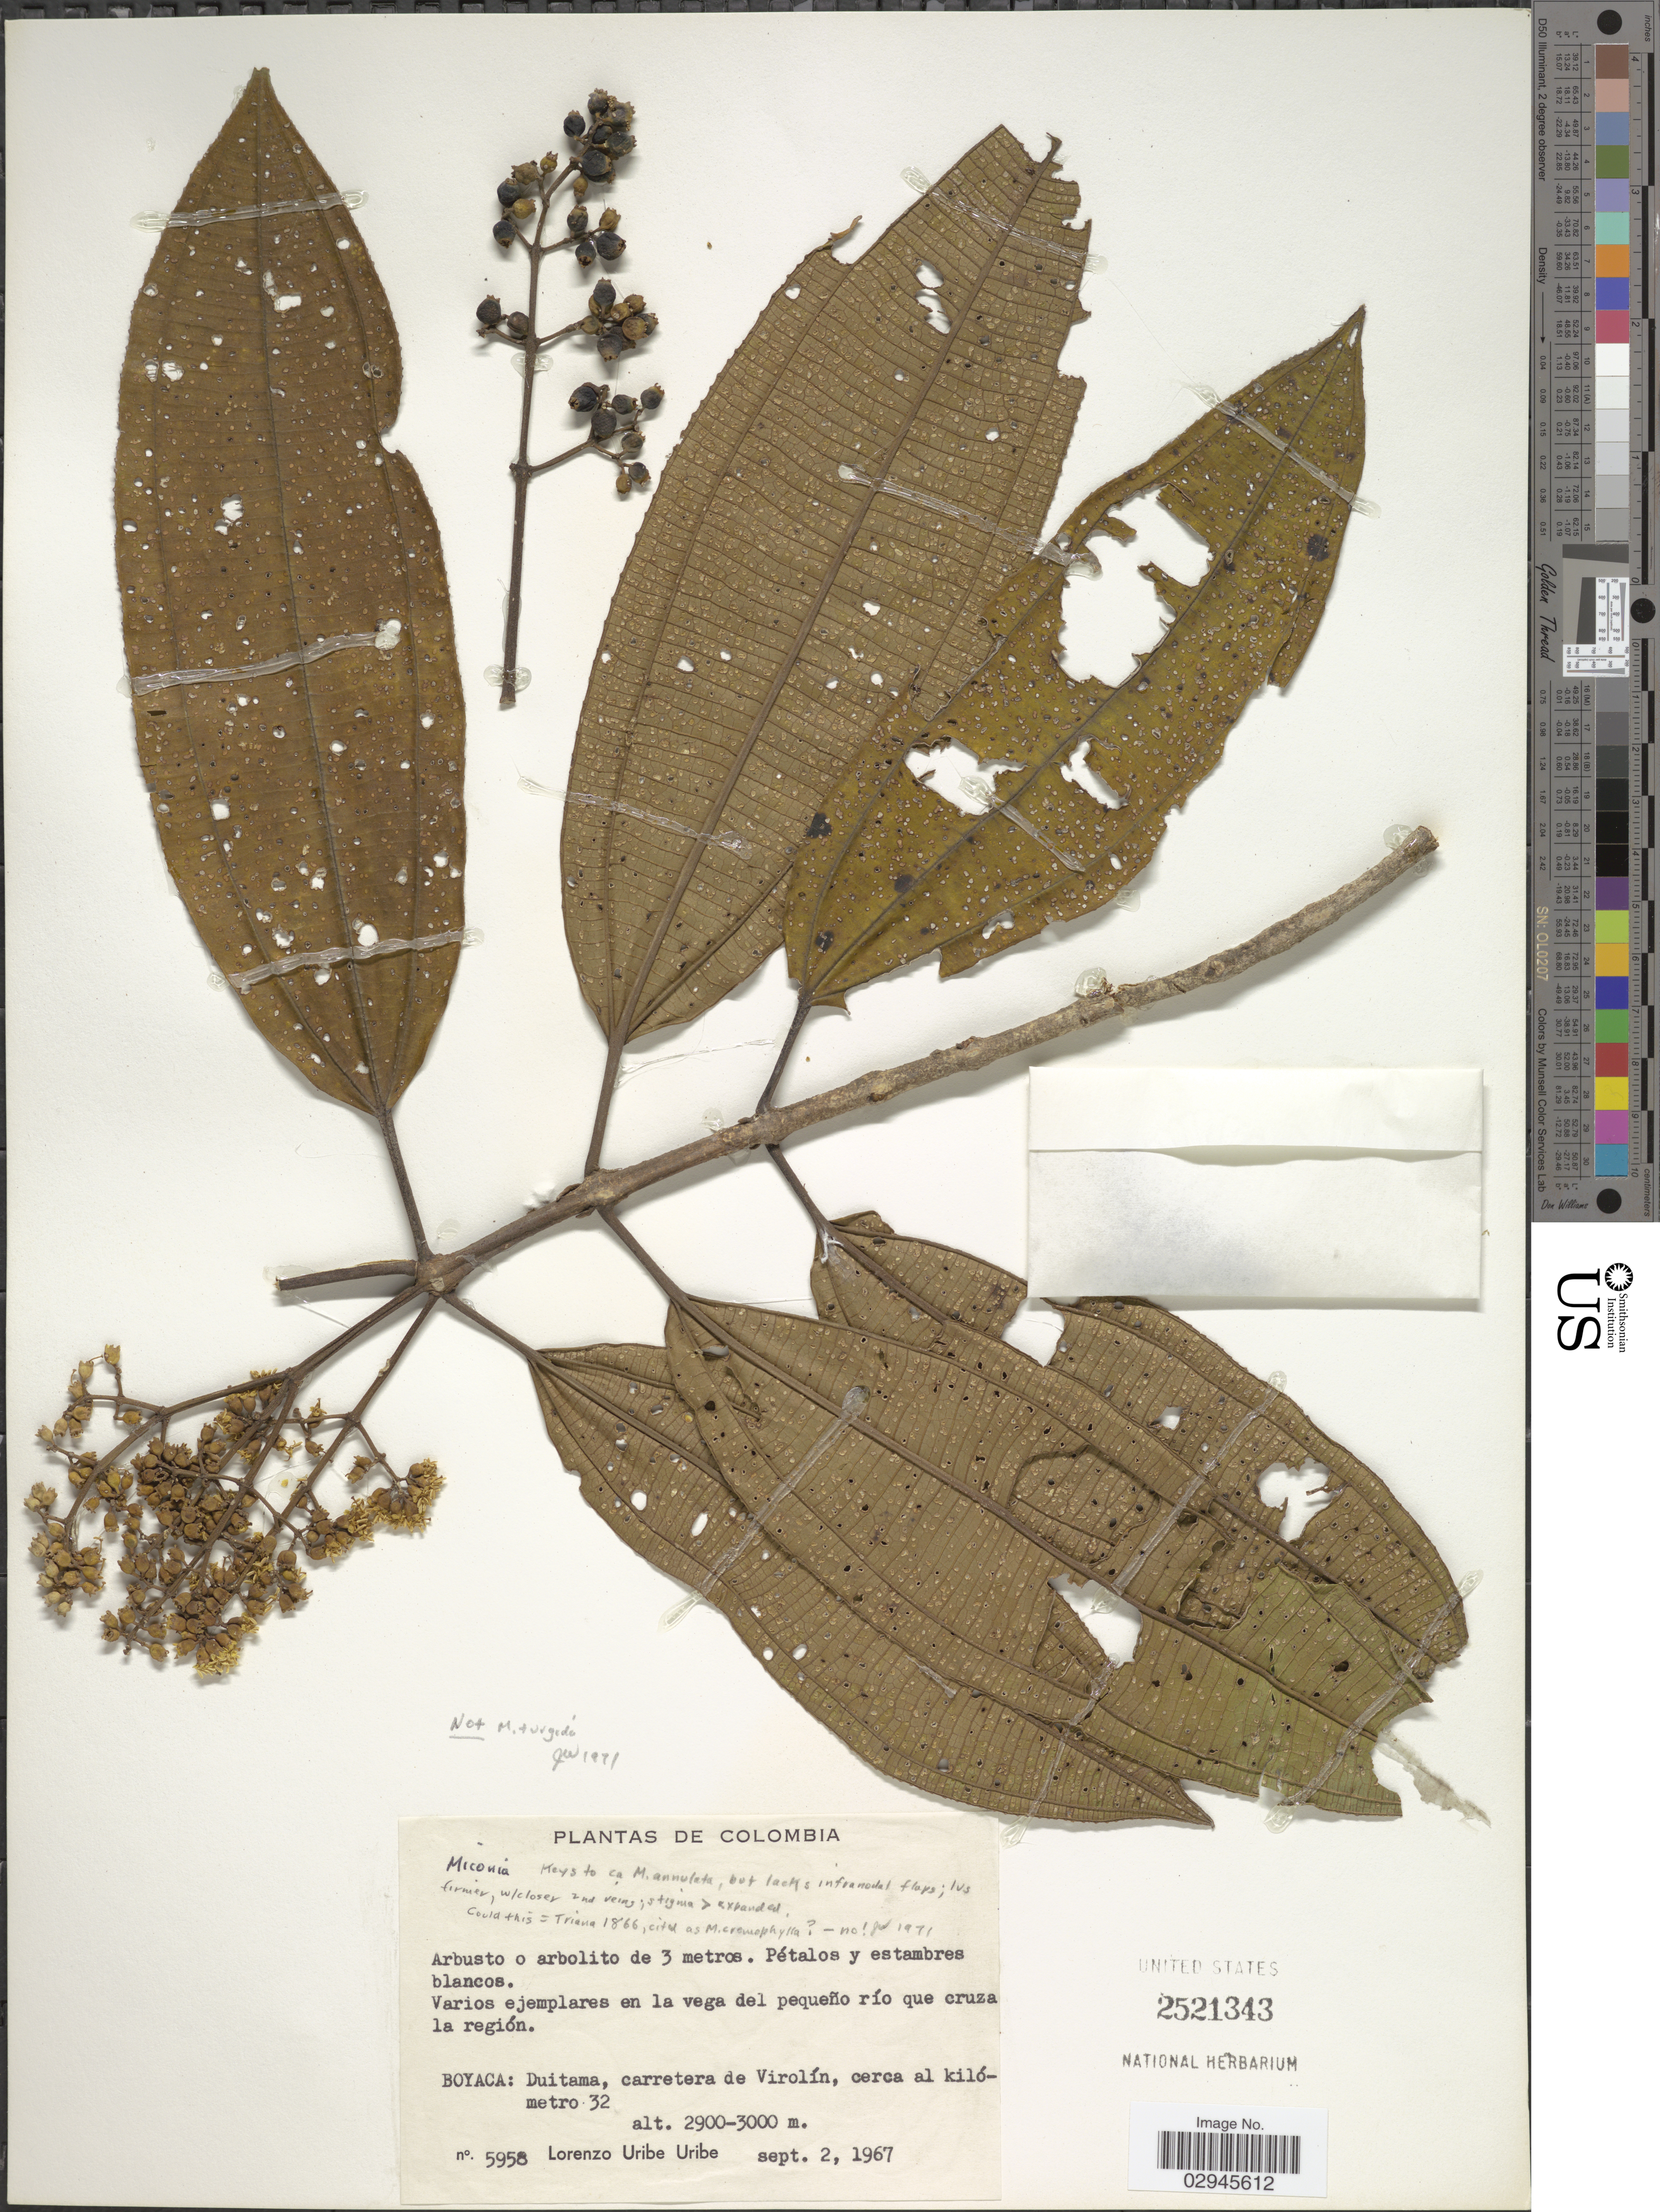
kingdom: Plantae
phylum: Tracheophyta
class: Magnoliopsida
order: Myrtales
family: Melastomataceae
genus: Miconia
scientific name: Miconia sp.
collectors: L. Uribe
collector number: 5958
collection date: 1967-09-02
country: Colombia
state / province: Boyacá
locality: Duitama, carretera de Virolín, cerca al kilómetro 32.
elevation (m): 2900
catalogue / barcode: US 2521343